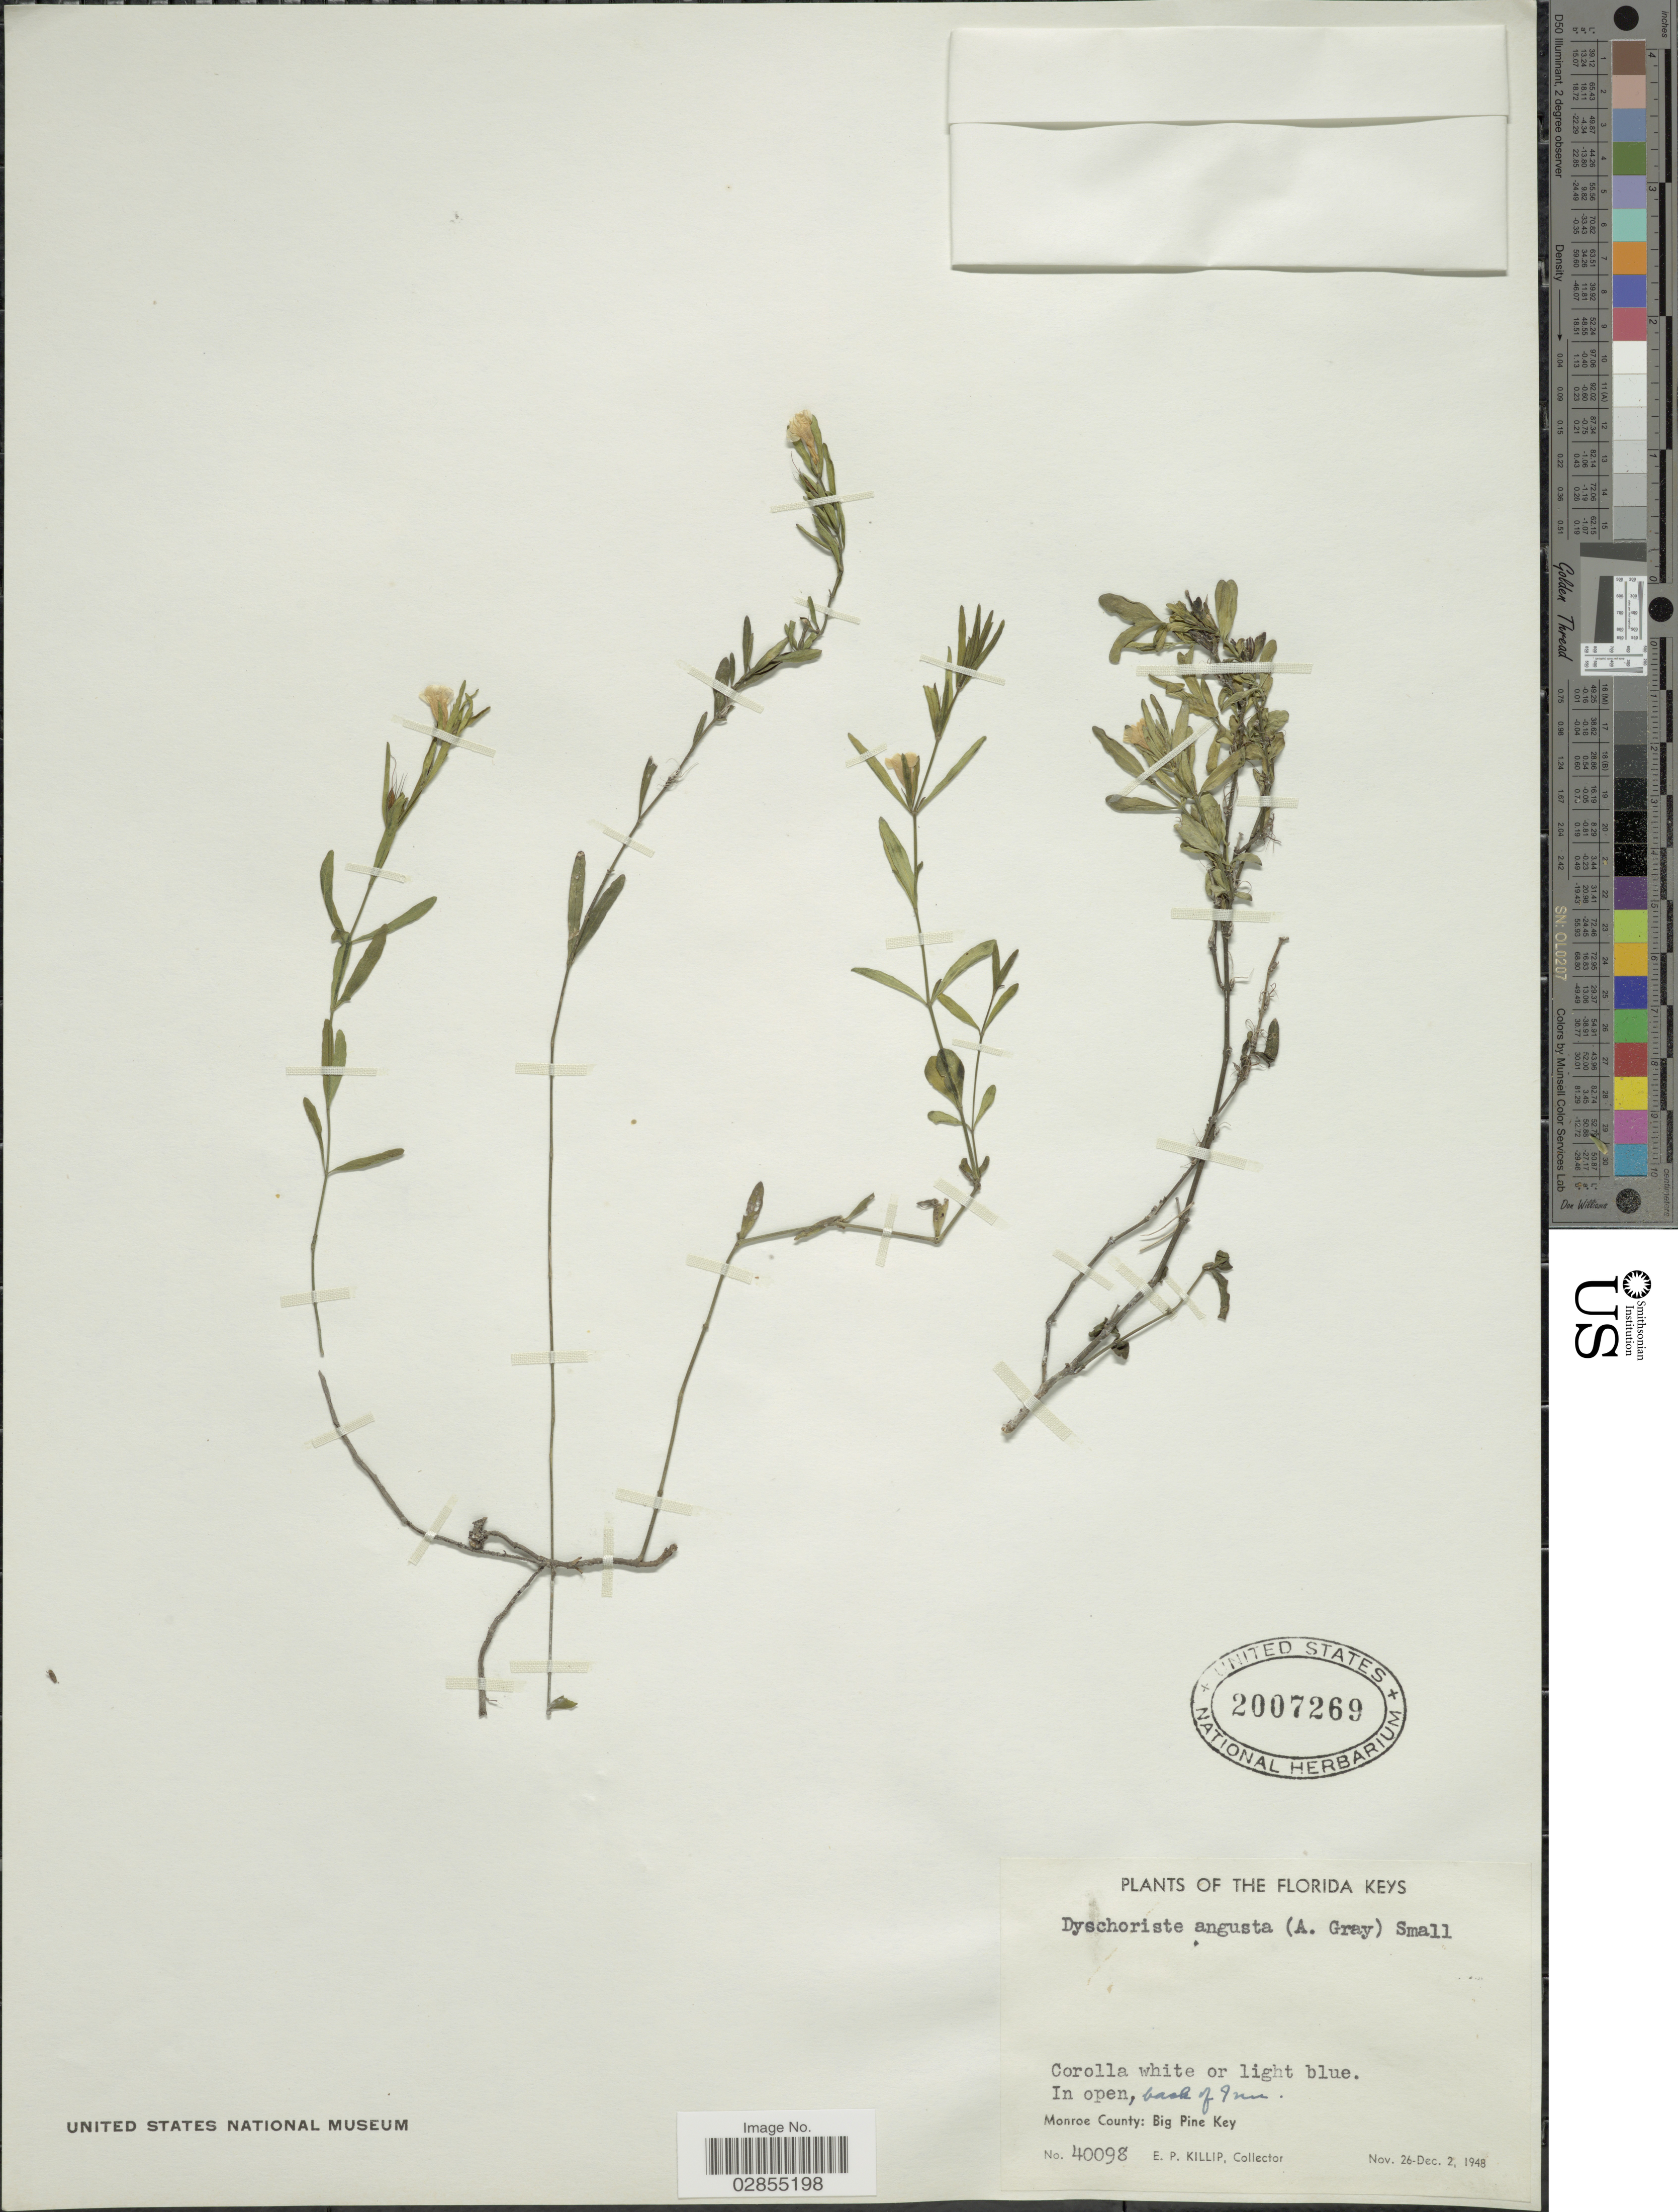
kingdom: Plantae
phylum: Tracheophyta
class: Magnoliopsida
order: Lamiales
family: Acanthaceae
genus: Dyschoriste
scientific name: Dyschoriste angusta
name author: (A. Gray) Small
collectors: E. P. Killip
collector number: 40098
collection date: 1948-11-26/1948-12-02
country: United States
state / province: Florida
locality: The Florida Keys. In open, bank of Inu. Monroe County: Big Pine Key.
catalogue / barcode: US 2007269